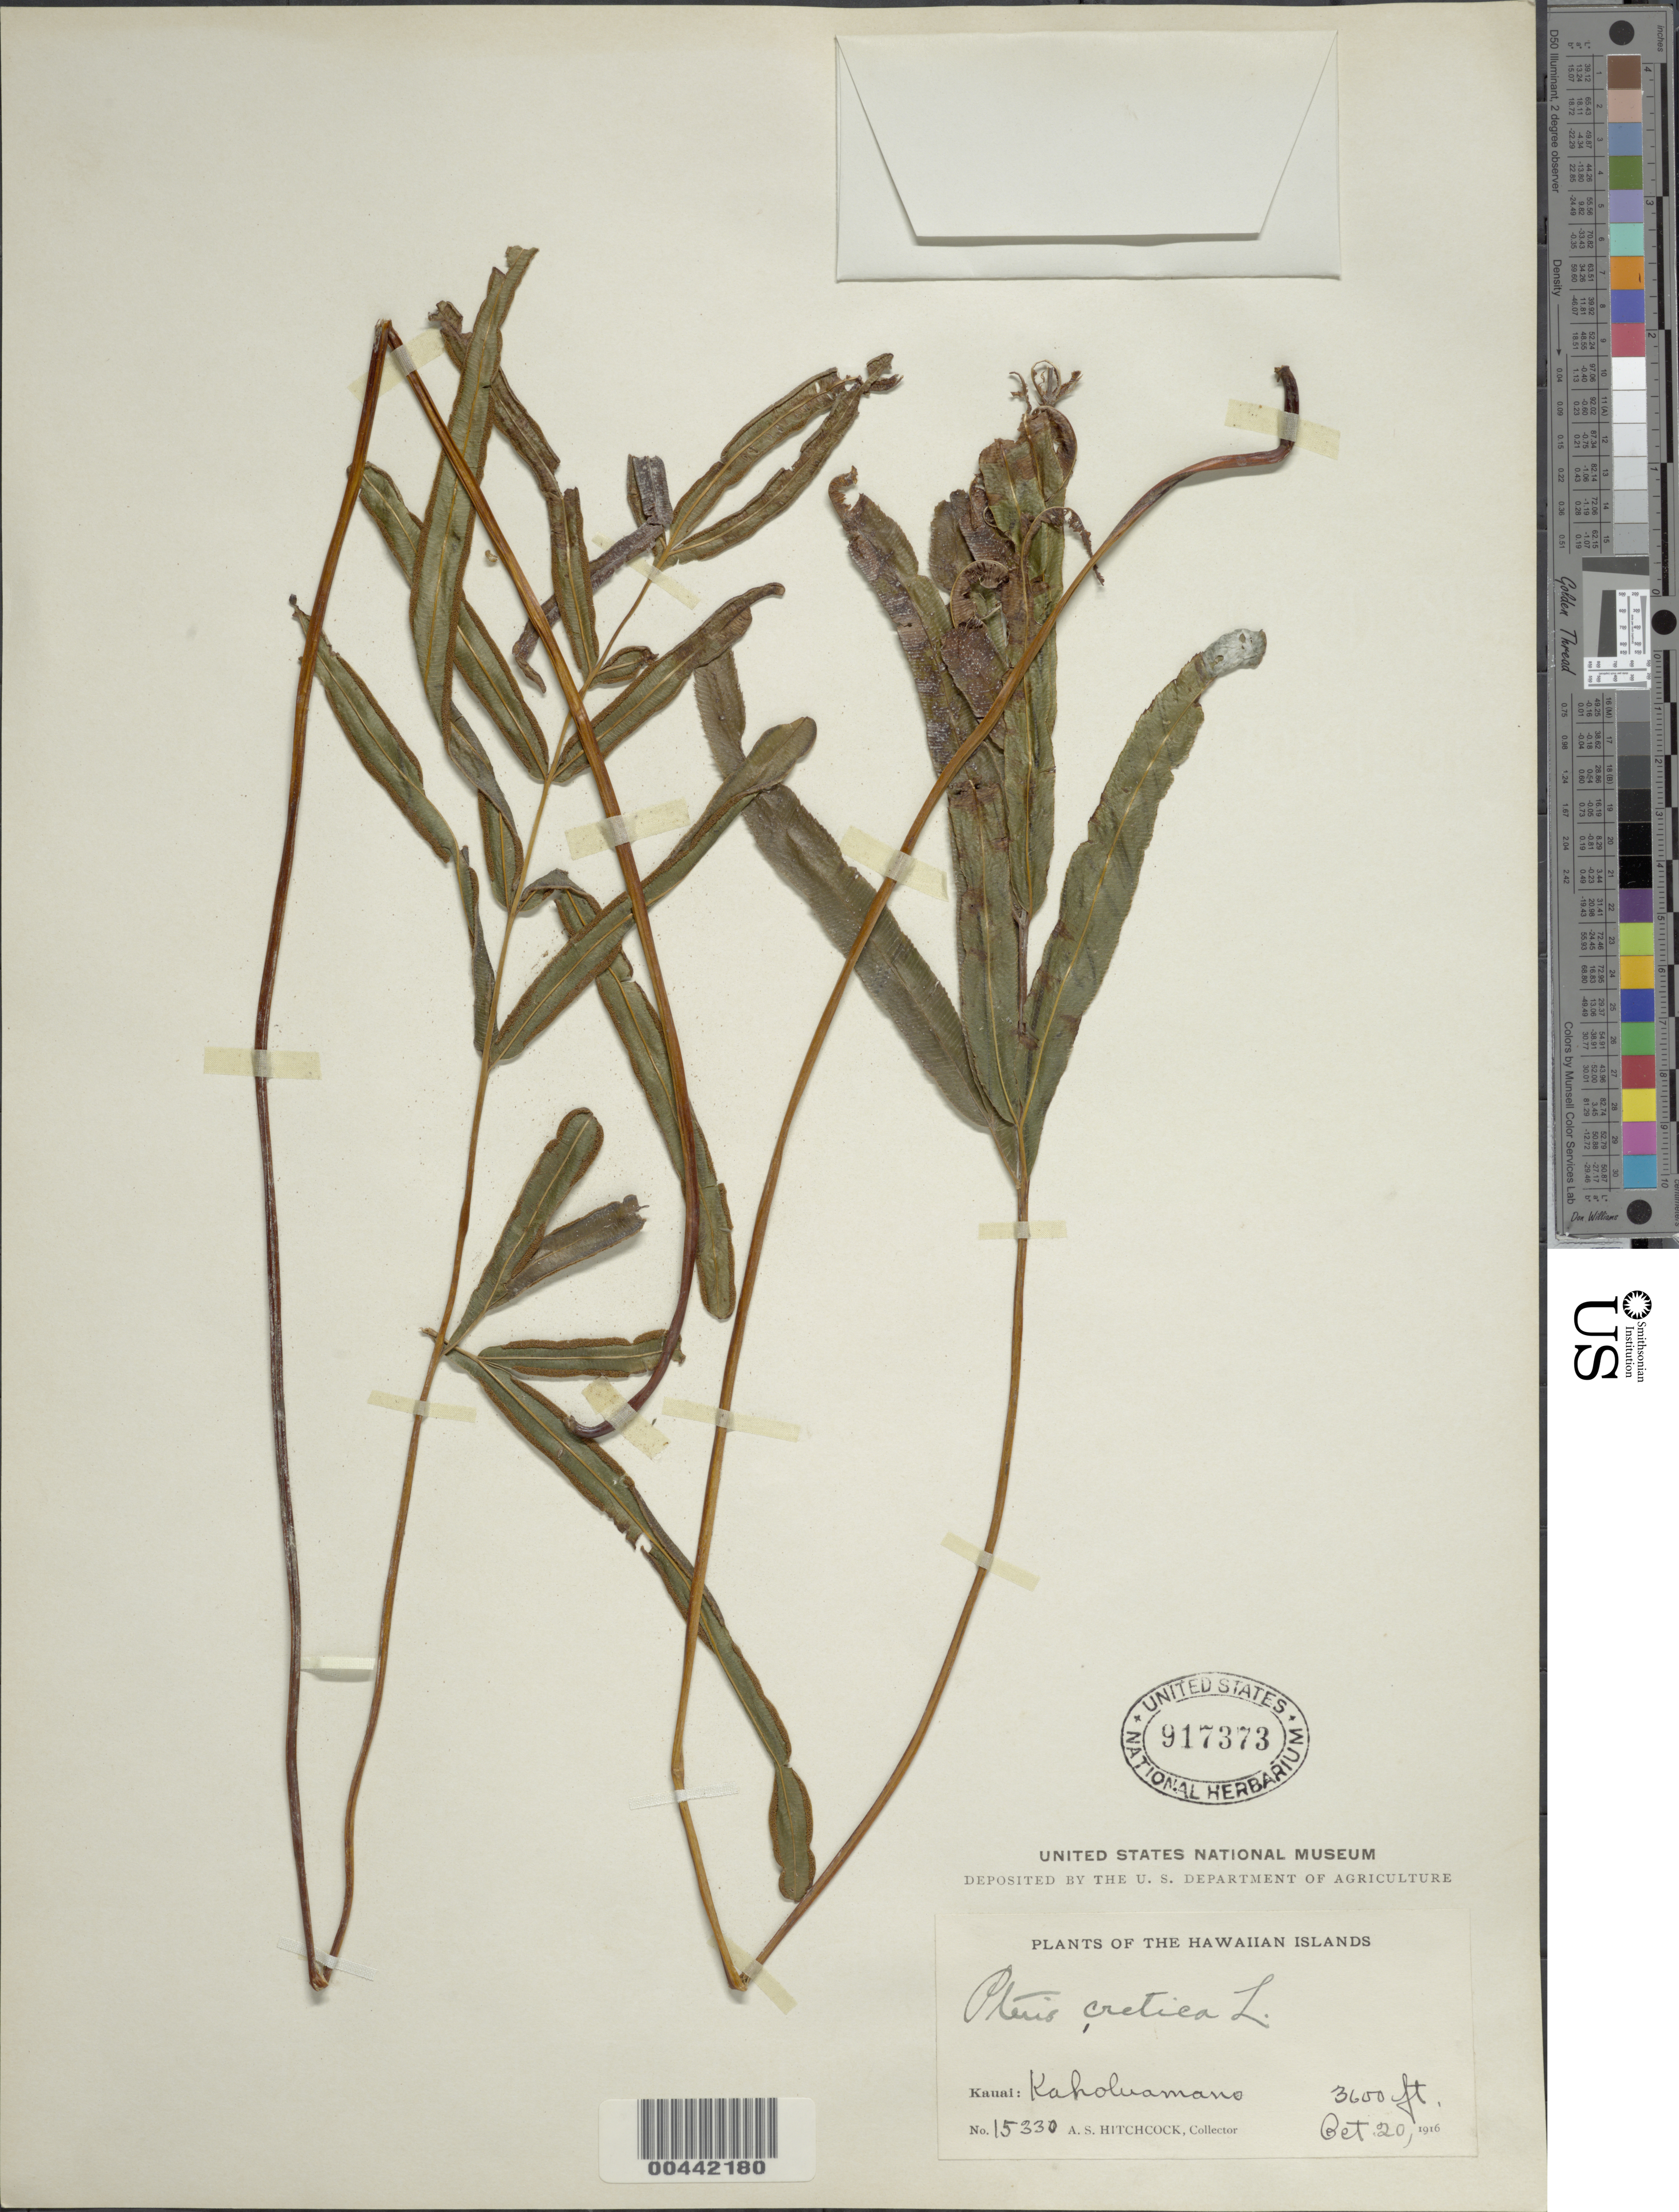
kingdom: Plantae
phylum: Tracheophyta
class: Polypodiopsida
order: Polypodiales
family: Pteridaceae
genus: Pteris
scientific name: Pteris cretica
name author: L.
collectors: A. S. Hitchcock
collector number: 15330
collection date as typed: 20 Oct 1916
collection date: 1916-10-20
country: United States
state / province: Hawaii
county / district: Kauai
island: Kaua'i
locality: Kaholuamano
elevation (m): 1097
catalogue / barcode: US 917373